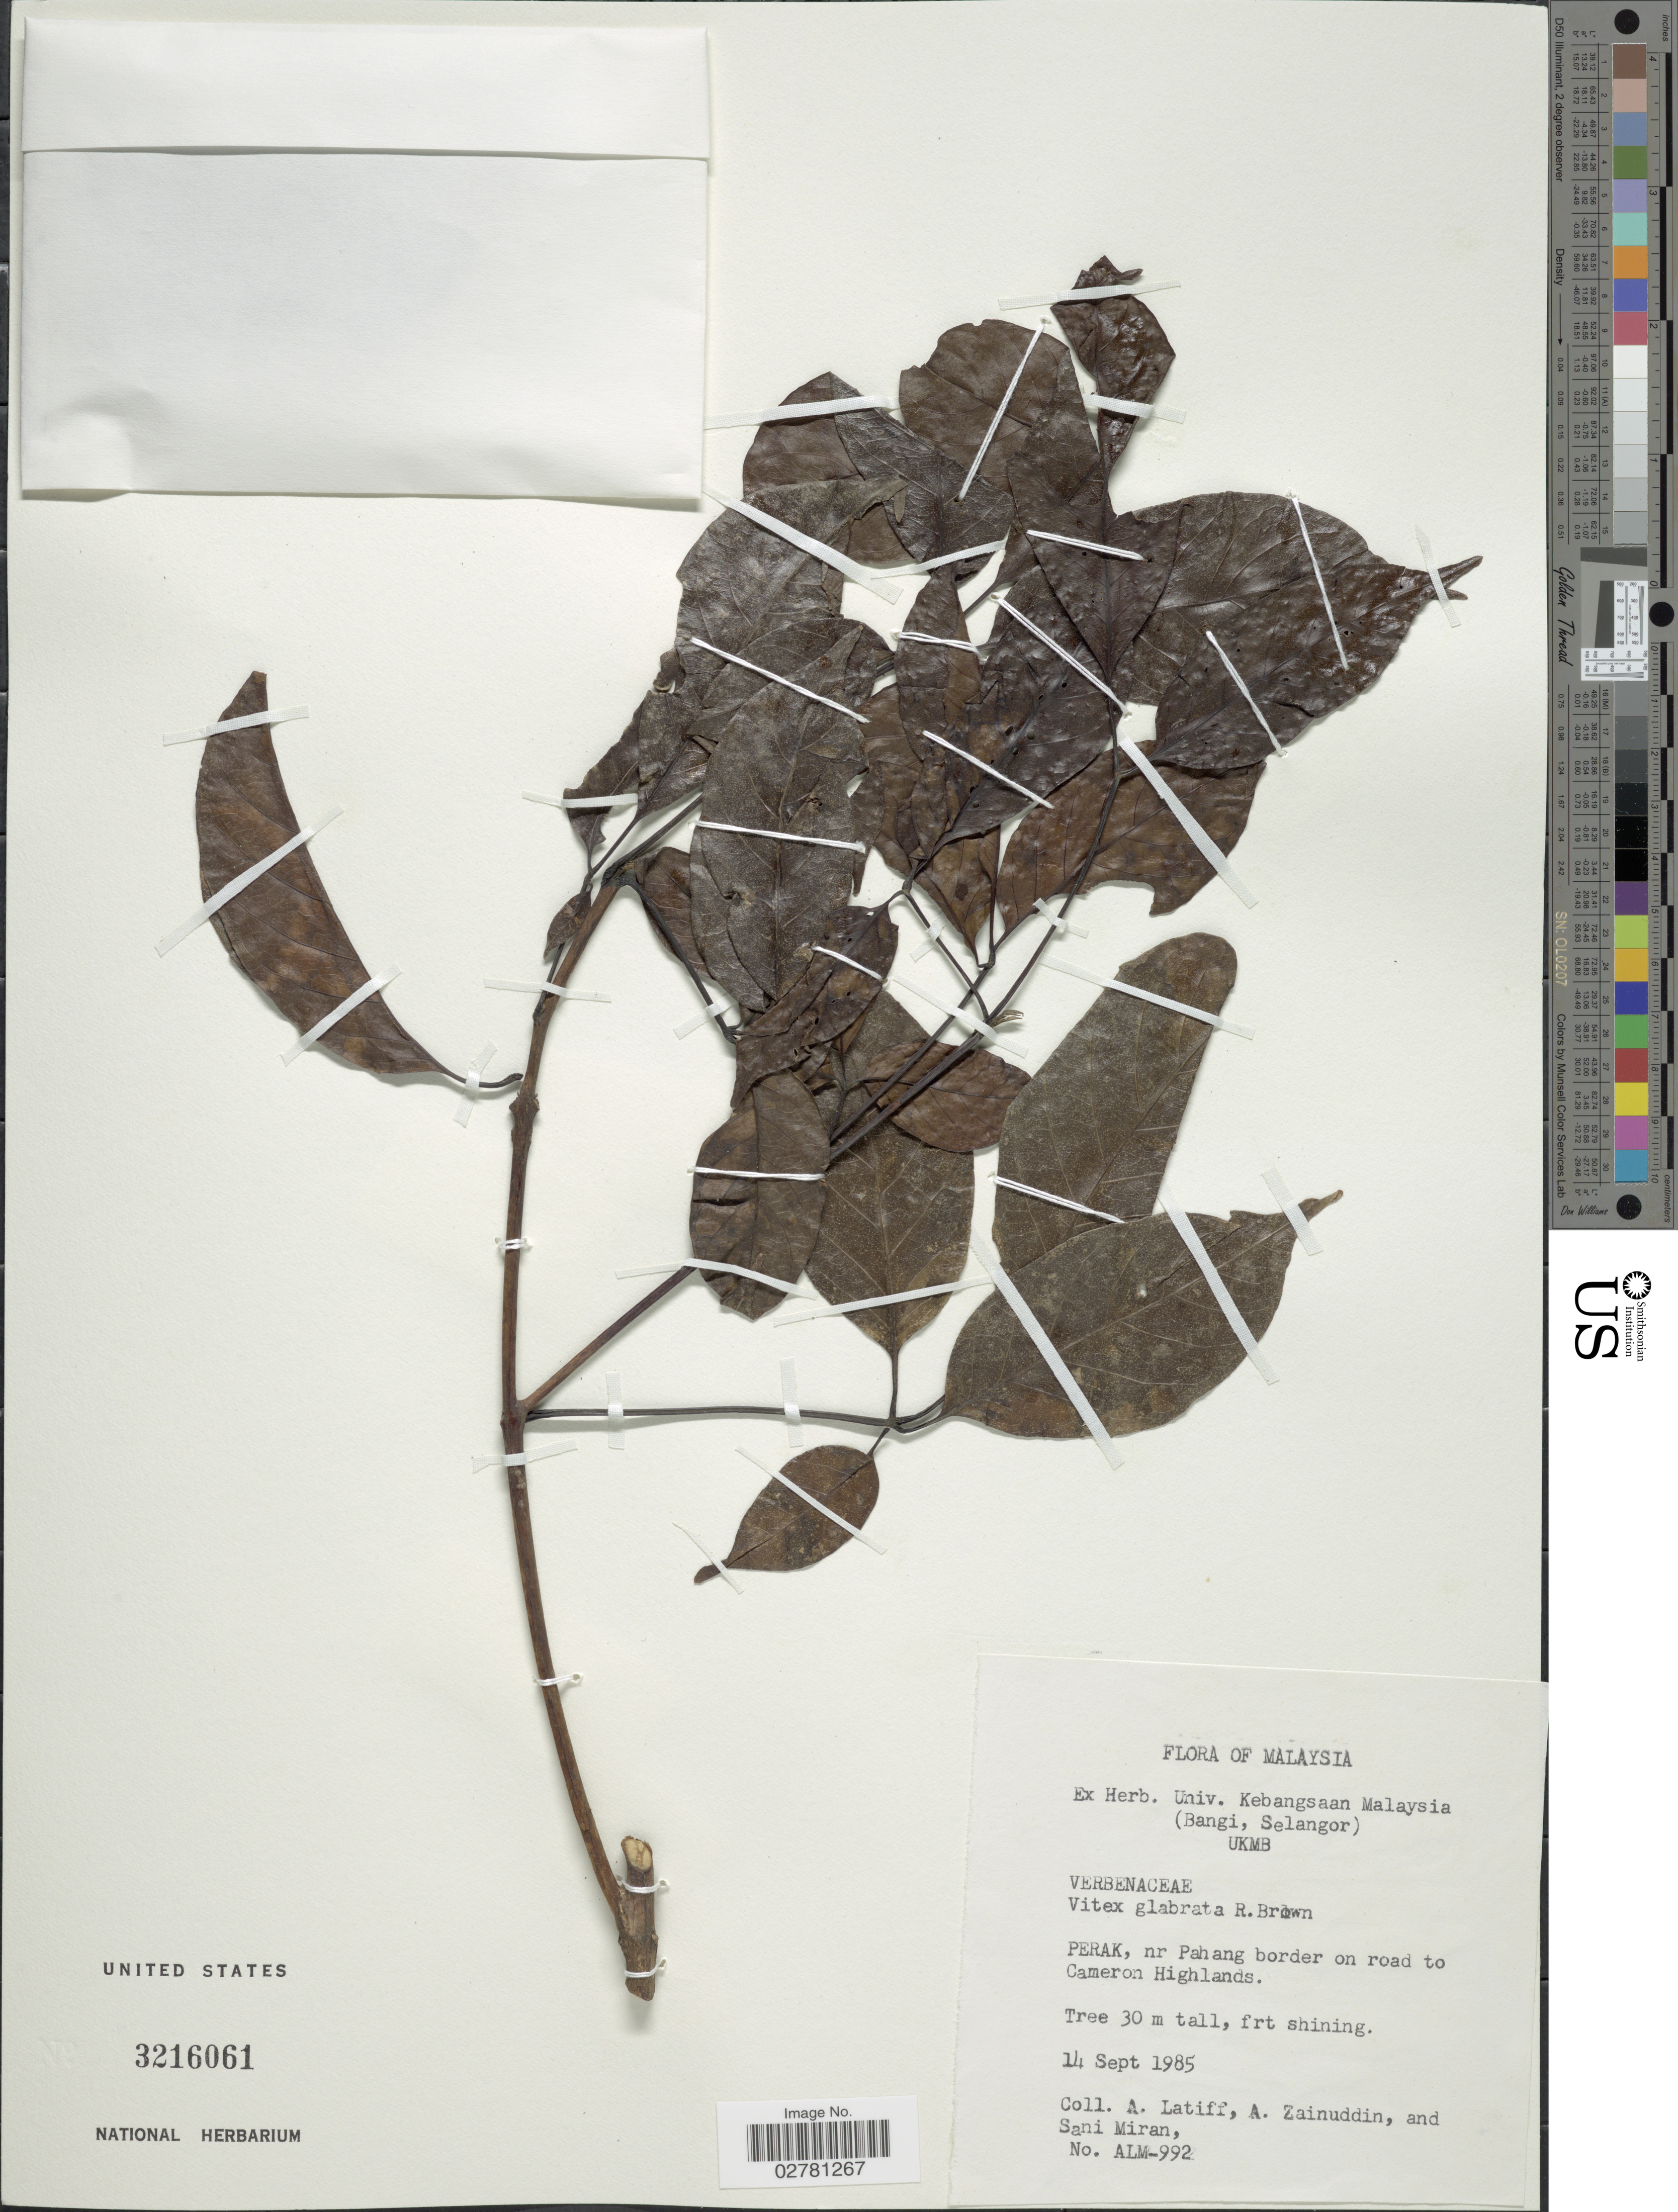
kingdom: Plantae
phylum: Tracheophyta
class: Magnoliopsida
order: Lamiales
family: Lamiaceae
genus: Vitex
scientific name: Vitex glabrata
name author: R. Br.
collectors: A. Latiff, A. Zainuddin & S. Miran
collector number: ALM-992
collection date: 1985-09-14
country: Malaysia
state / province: Perak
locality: Nr Pahang border on road to Cameron Highlands.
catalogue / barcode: US 3216061